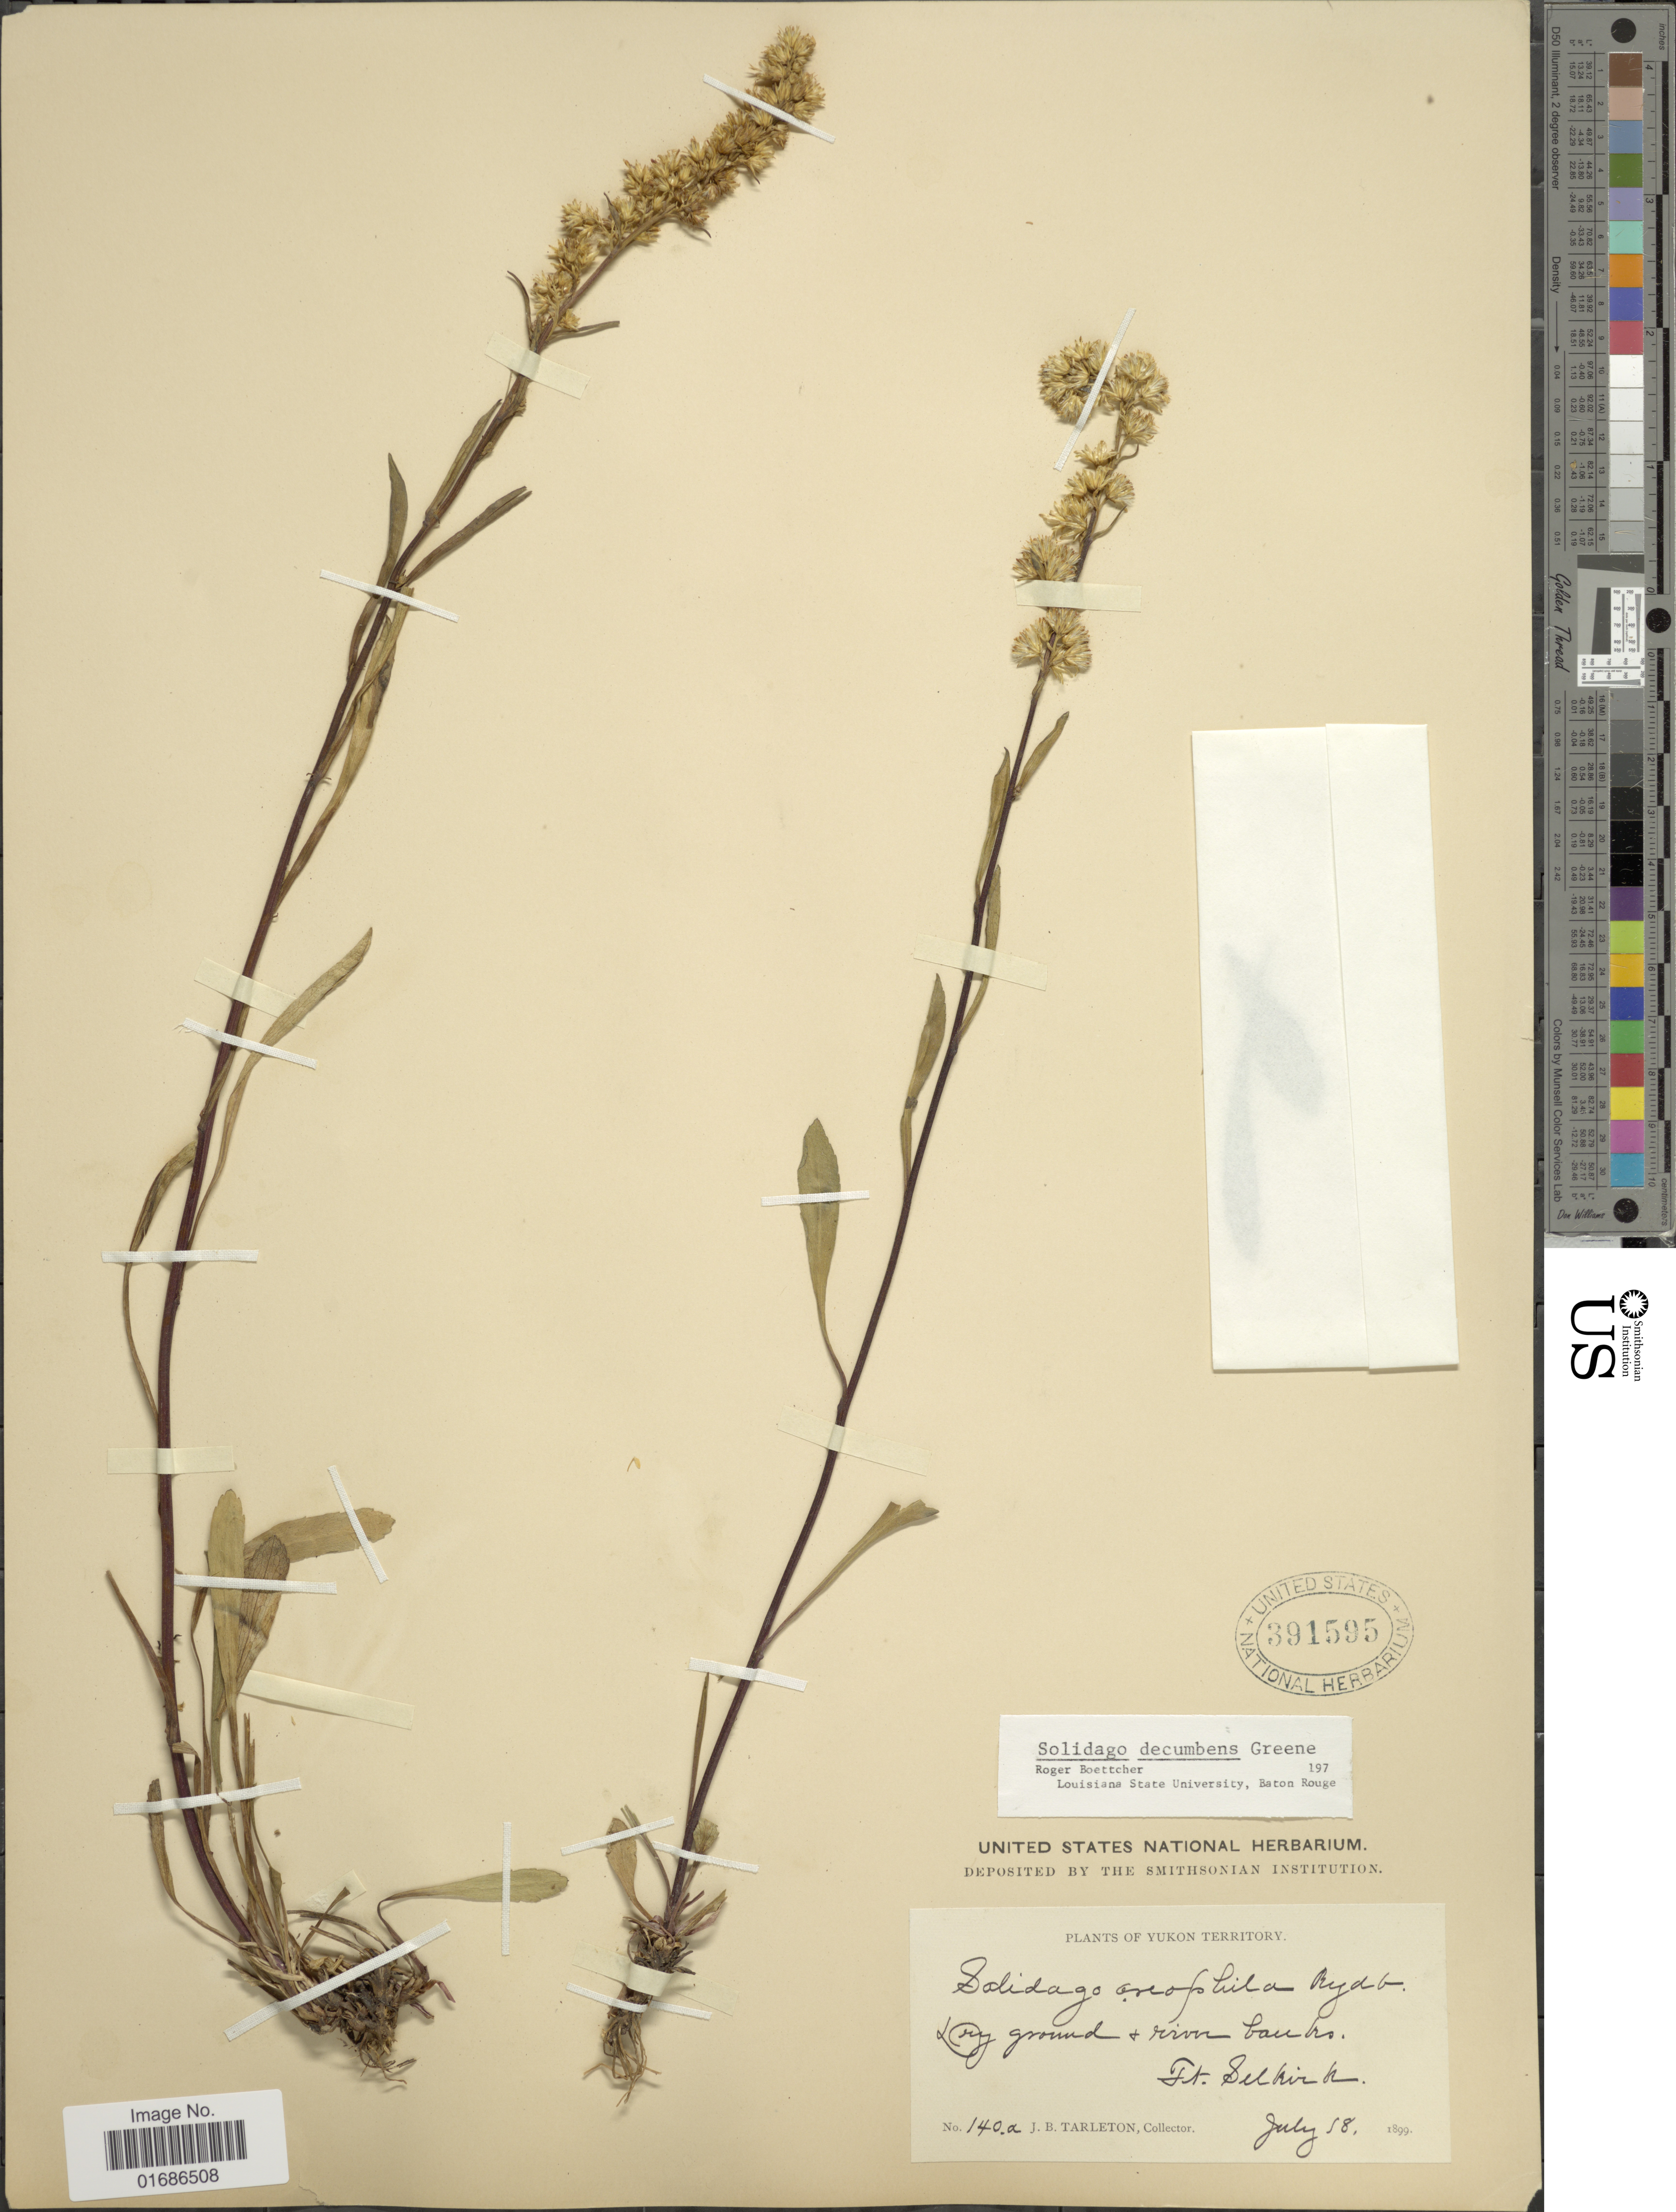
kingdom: Plantae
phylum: Tracheophyta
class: Magnoliopsida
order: Asterales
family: Asteraceae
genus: Solidago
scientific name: Solidago decumbens var. oreophila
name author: (Rydb.) Fernald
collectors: J. Tarleton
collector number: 140a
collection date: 1899-07-18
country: Canada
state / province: Yukon Territory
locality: Dry ground + river banks, Ft Selkirk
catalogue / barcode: US 391595